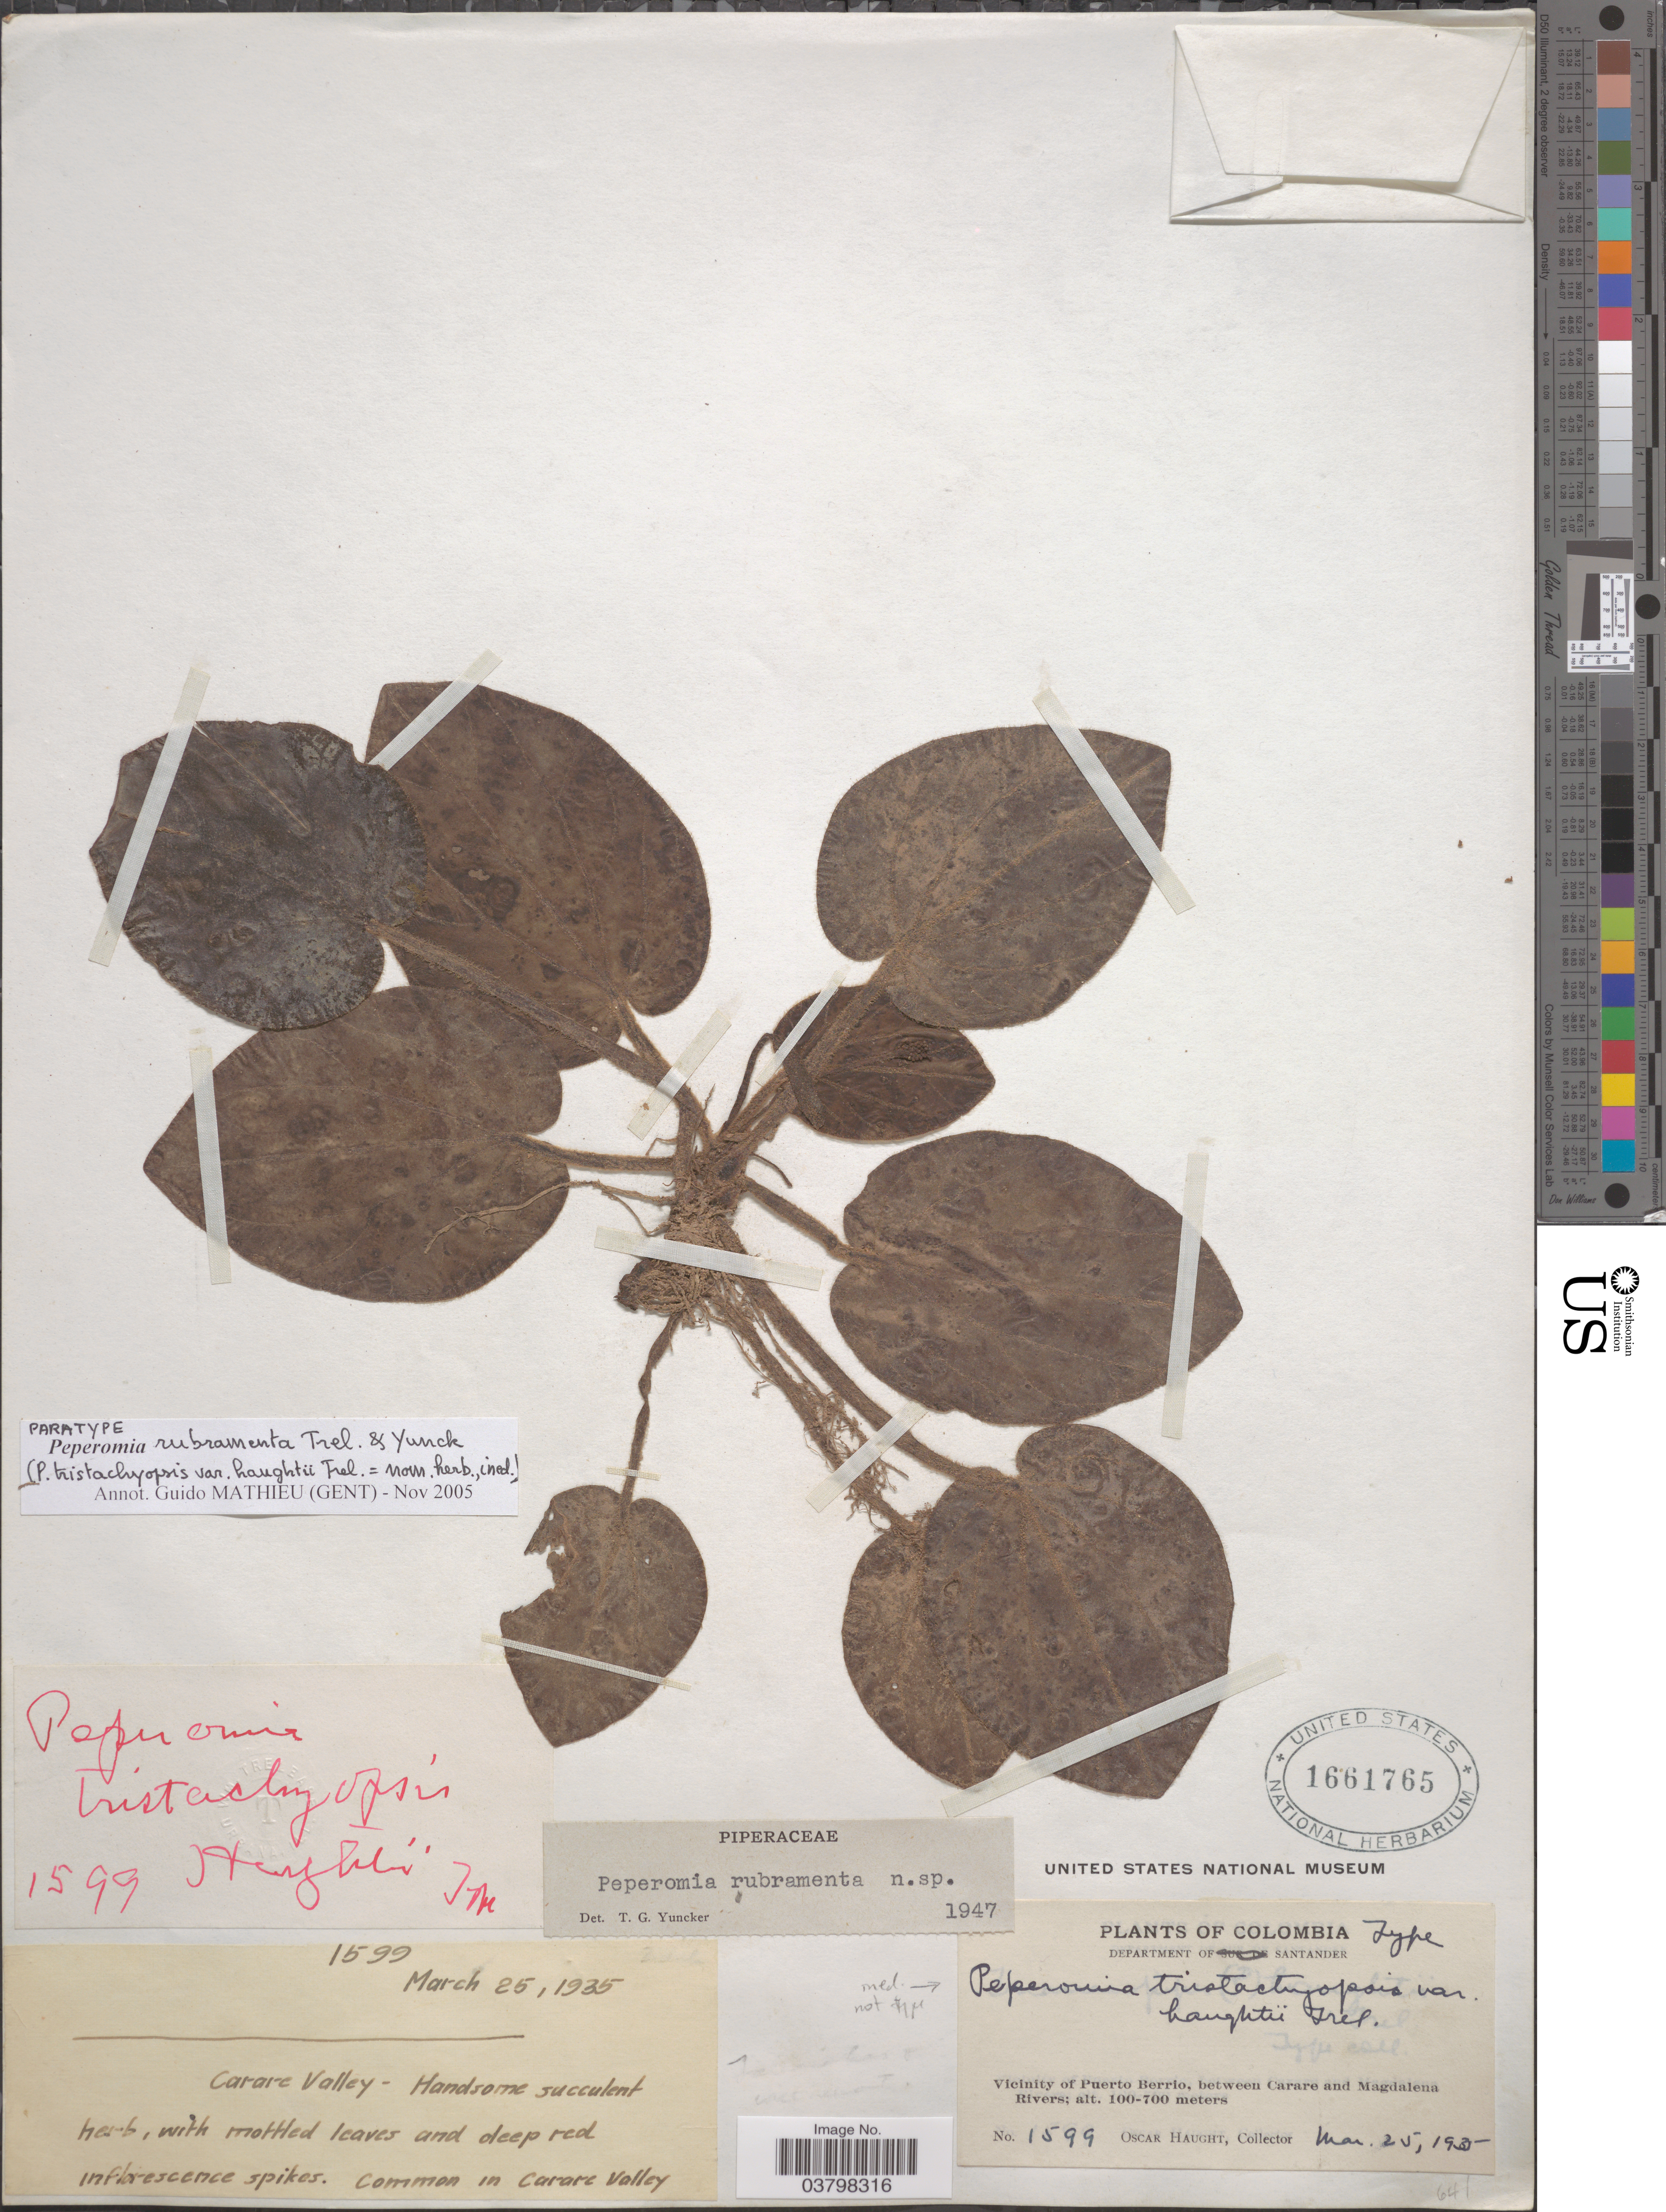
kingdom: Plantae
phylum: Tracheophyta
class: Magnoliopsida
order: Piperales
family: Piperaceae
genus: Peperomia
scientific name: Peperomia rubramenta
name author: Trel. & Yunck.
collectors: O. L. Haught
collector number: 1599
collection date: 1935-03-25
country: Colombia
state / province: Santander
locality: Department of Santander. Vicinity of Puerto Berrio, between Carare and Magdalena Rivers. Carare Valley. Common in Carare Valley.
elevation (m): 100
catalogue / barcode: US 1661765